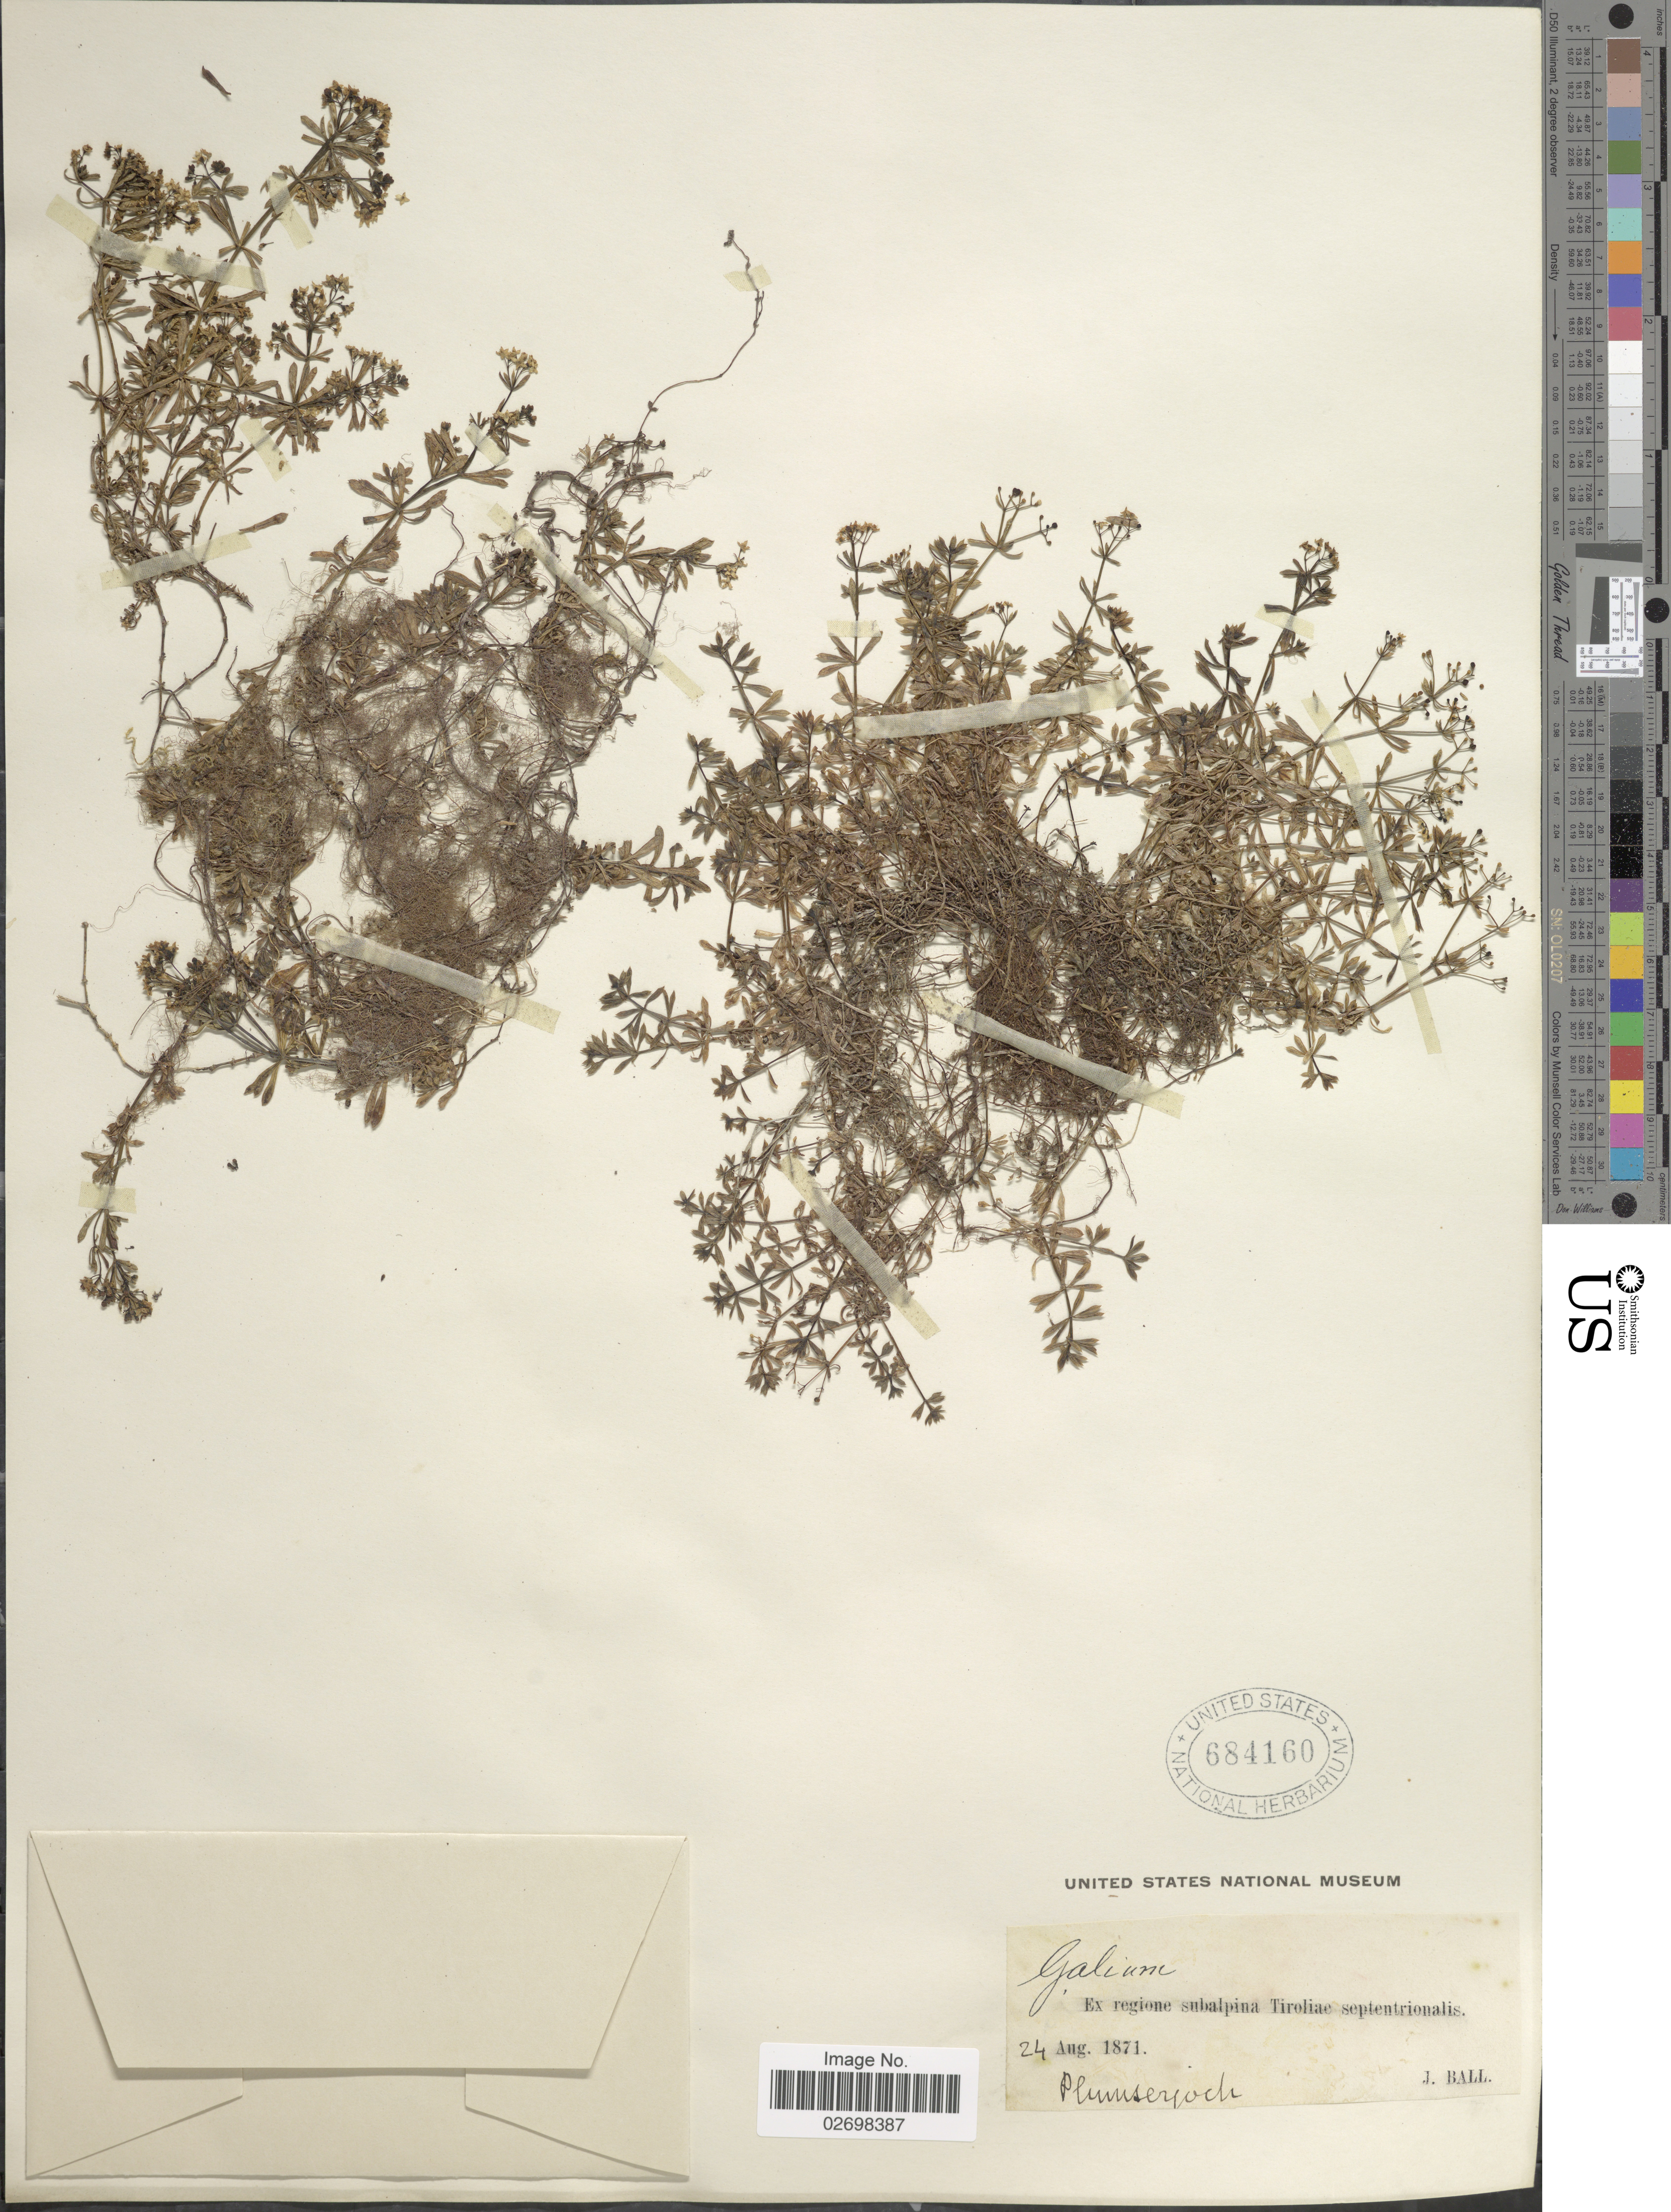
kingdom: Plantae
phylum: Tracheophyta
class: Magnoliopsida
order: Gentianales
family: Rubiaceae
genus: Galium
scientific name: Galium sp.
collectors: J. Ball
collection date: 1871-08-24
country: Austria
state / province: Tirol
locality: Regione subalpina Tiroliae septentrionalis, Plumserjoch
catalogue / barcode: US 684160